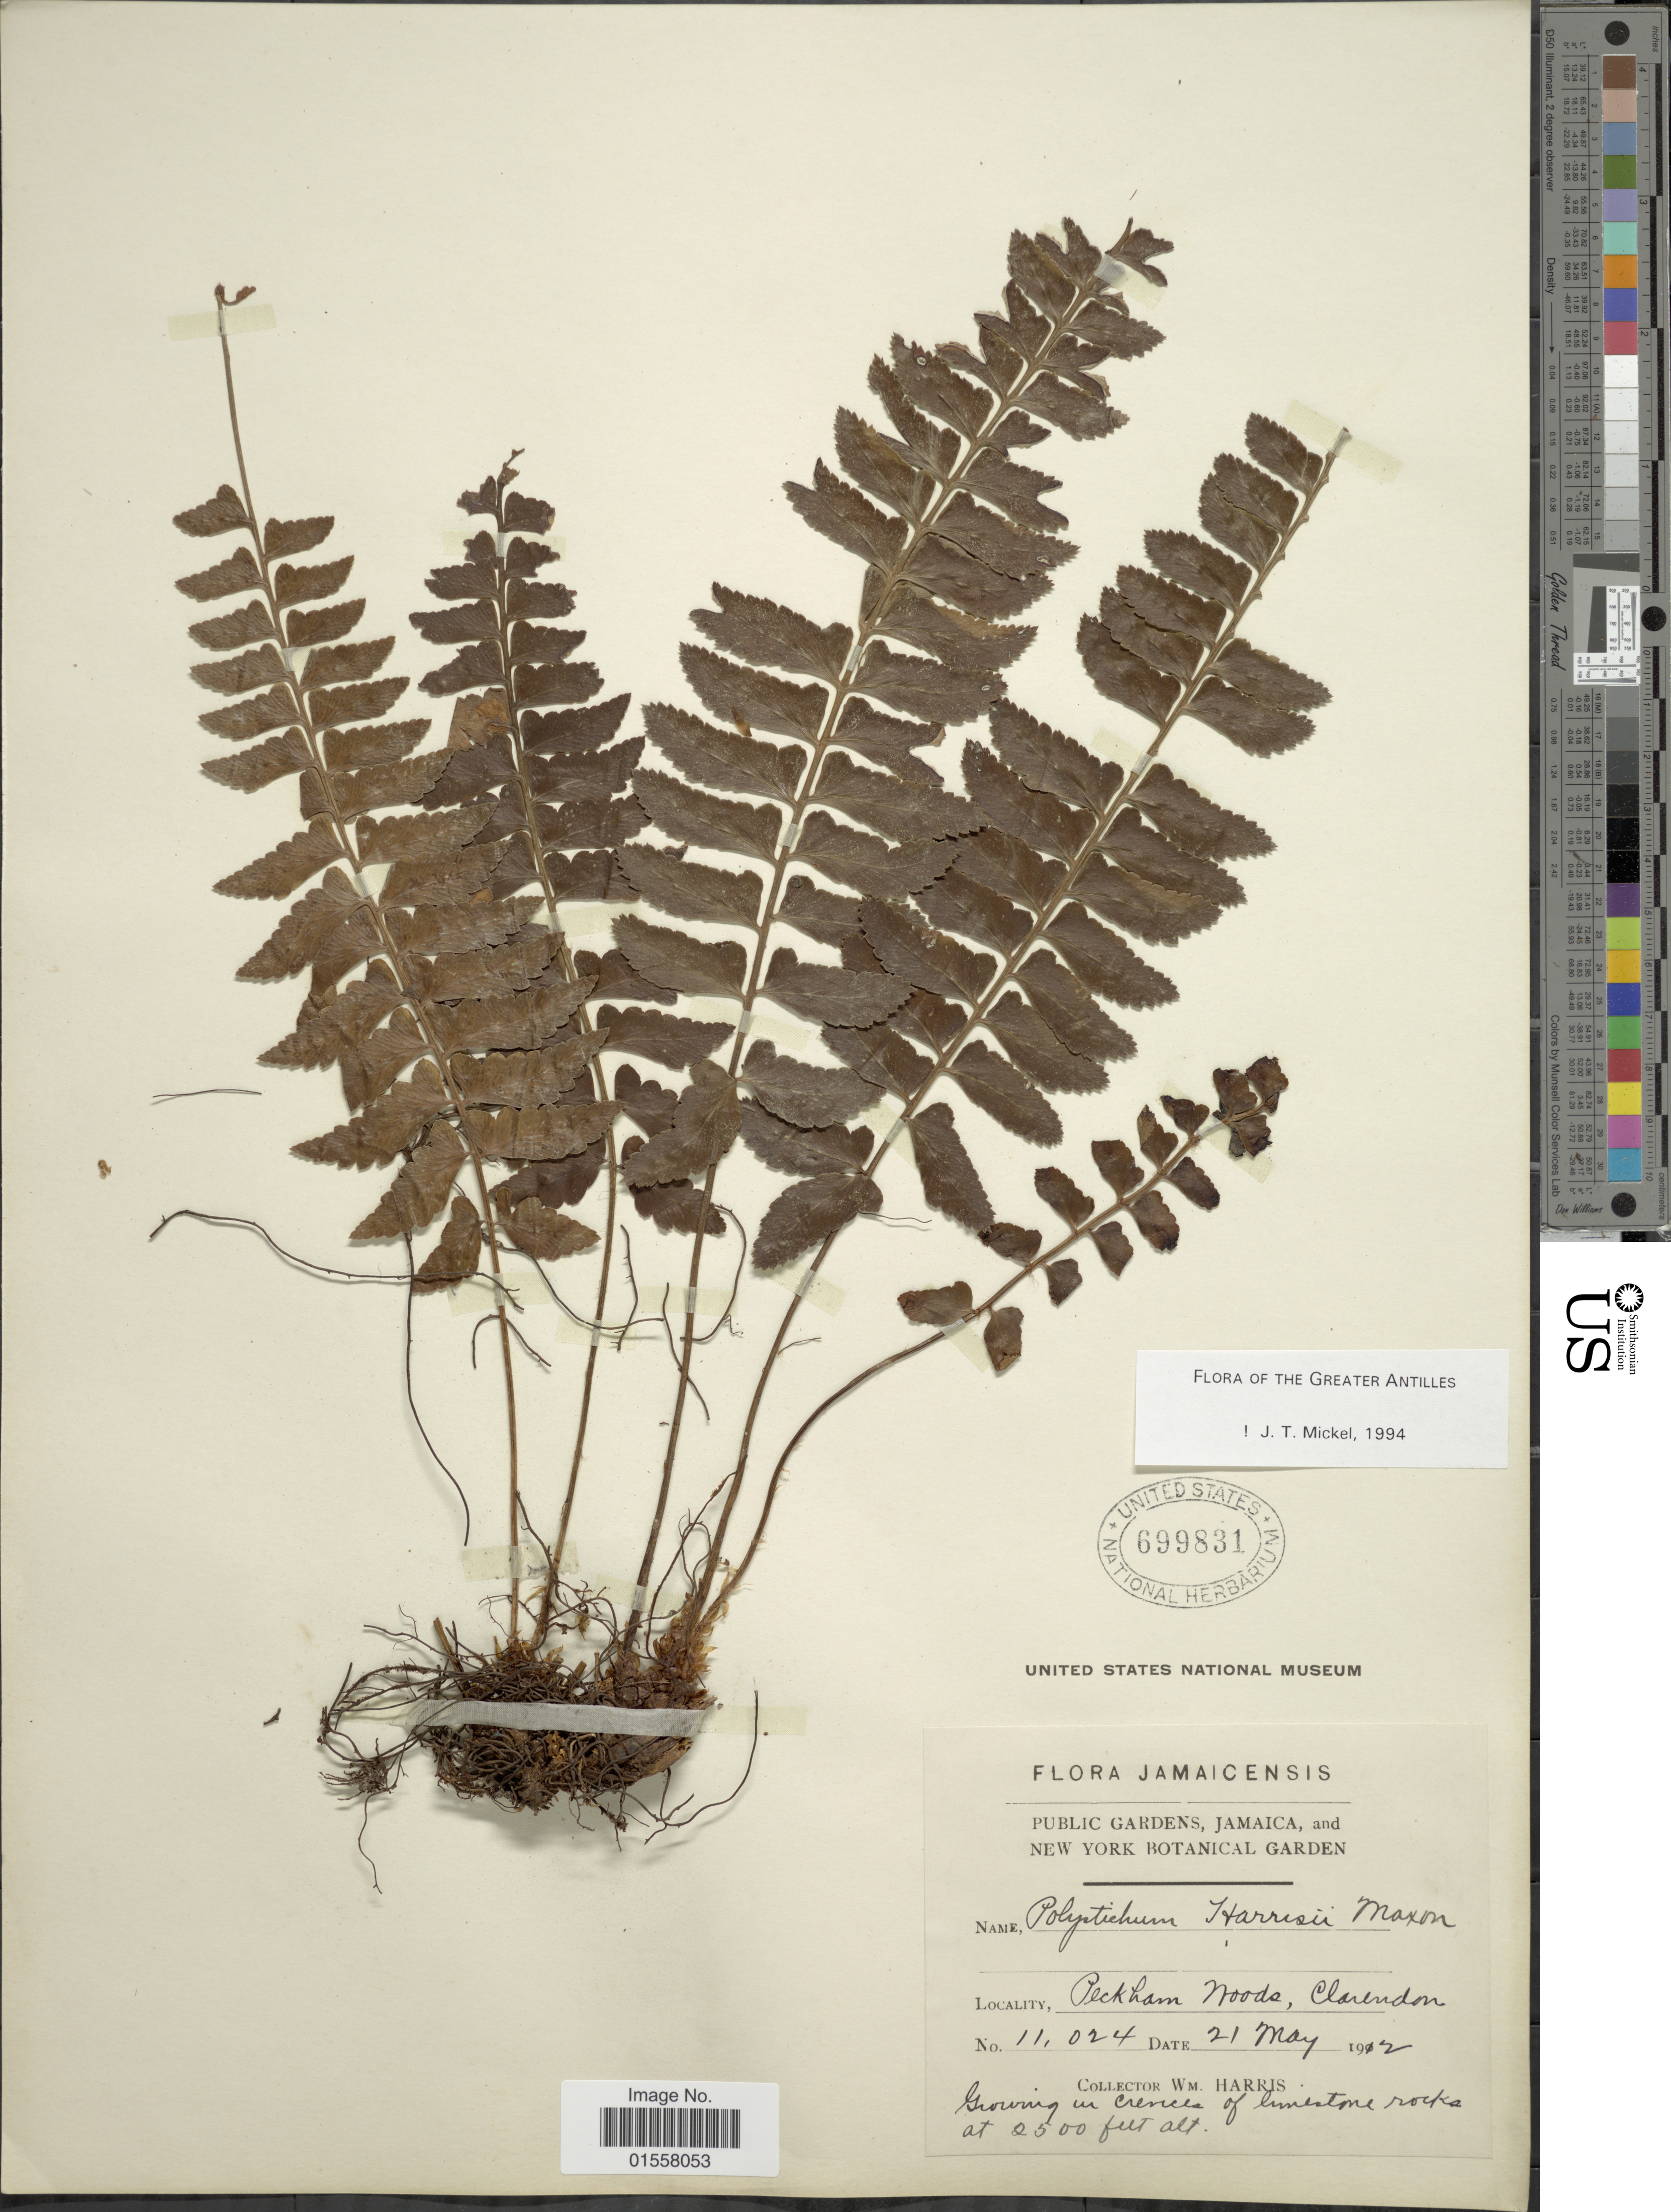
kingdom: Plantae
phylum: Tracheophyta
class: Polypodiopsida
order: Polypodiales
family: Dryopteridaceae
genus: Polystichum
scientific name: Polystichum harrisii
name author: Maxon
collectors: W. H. Harris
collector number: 11024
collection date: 1912-05-21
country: Jamaica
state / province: Clarendon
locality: Jamaicensis, Peckham Woods, Clarendon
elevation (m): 762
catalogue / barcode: US 699831